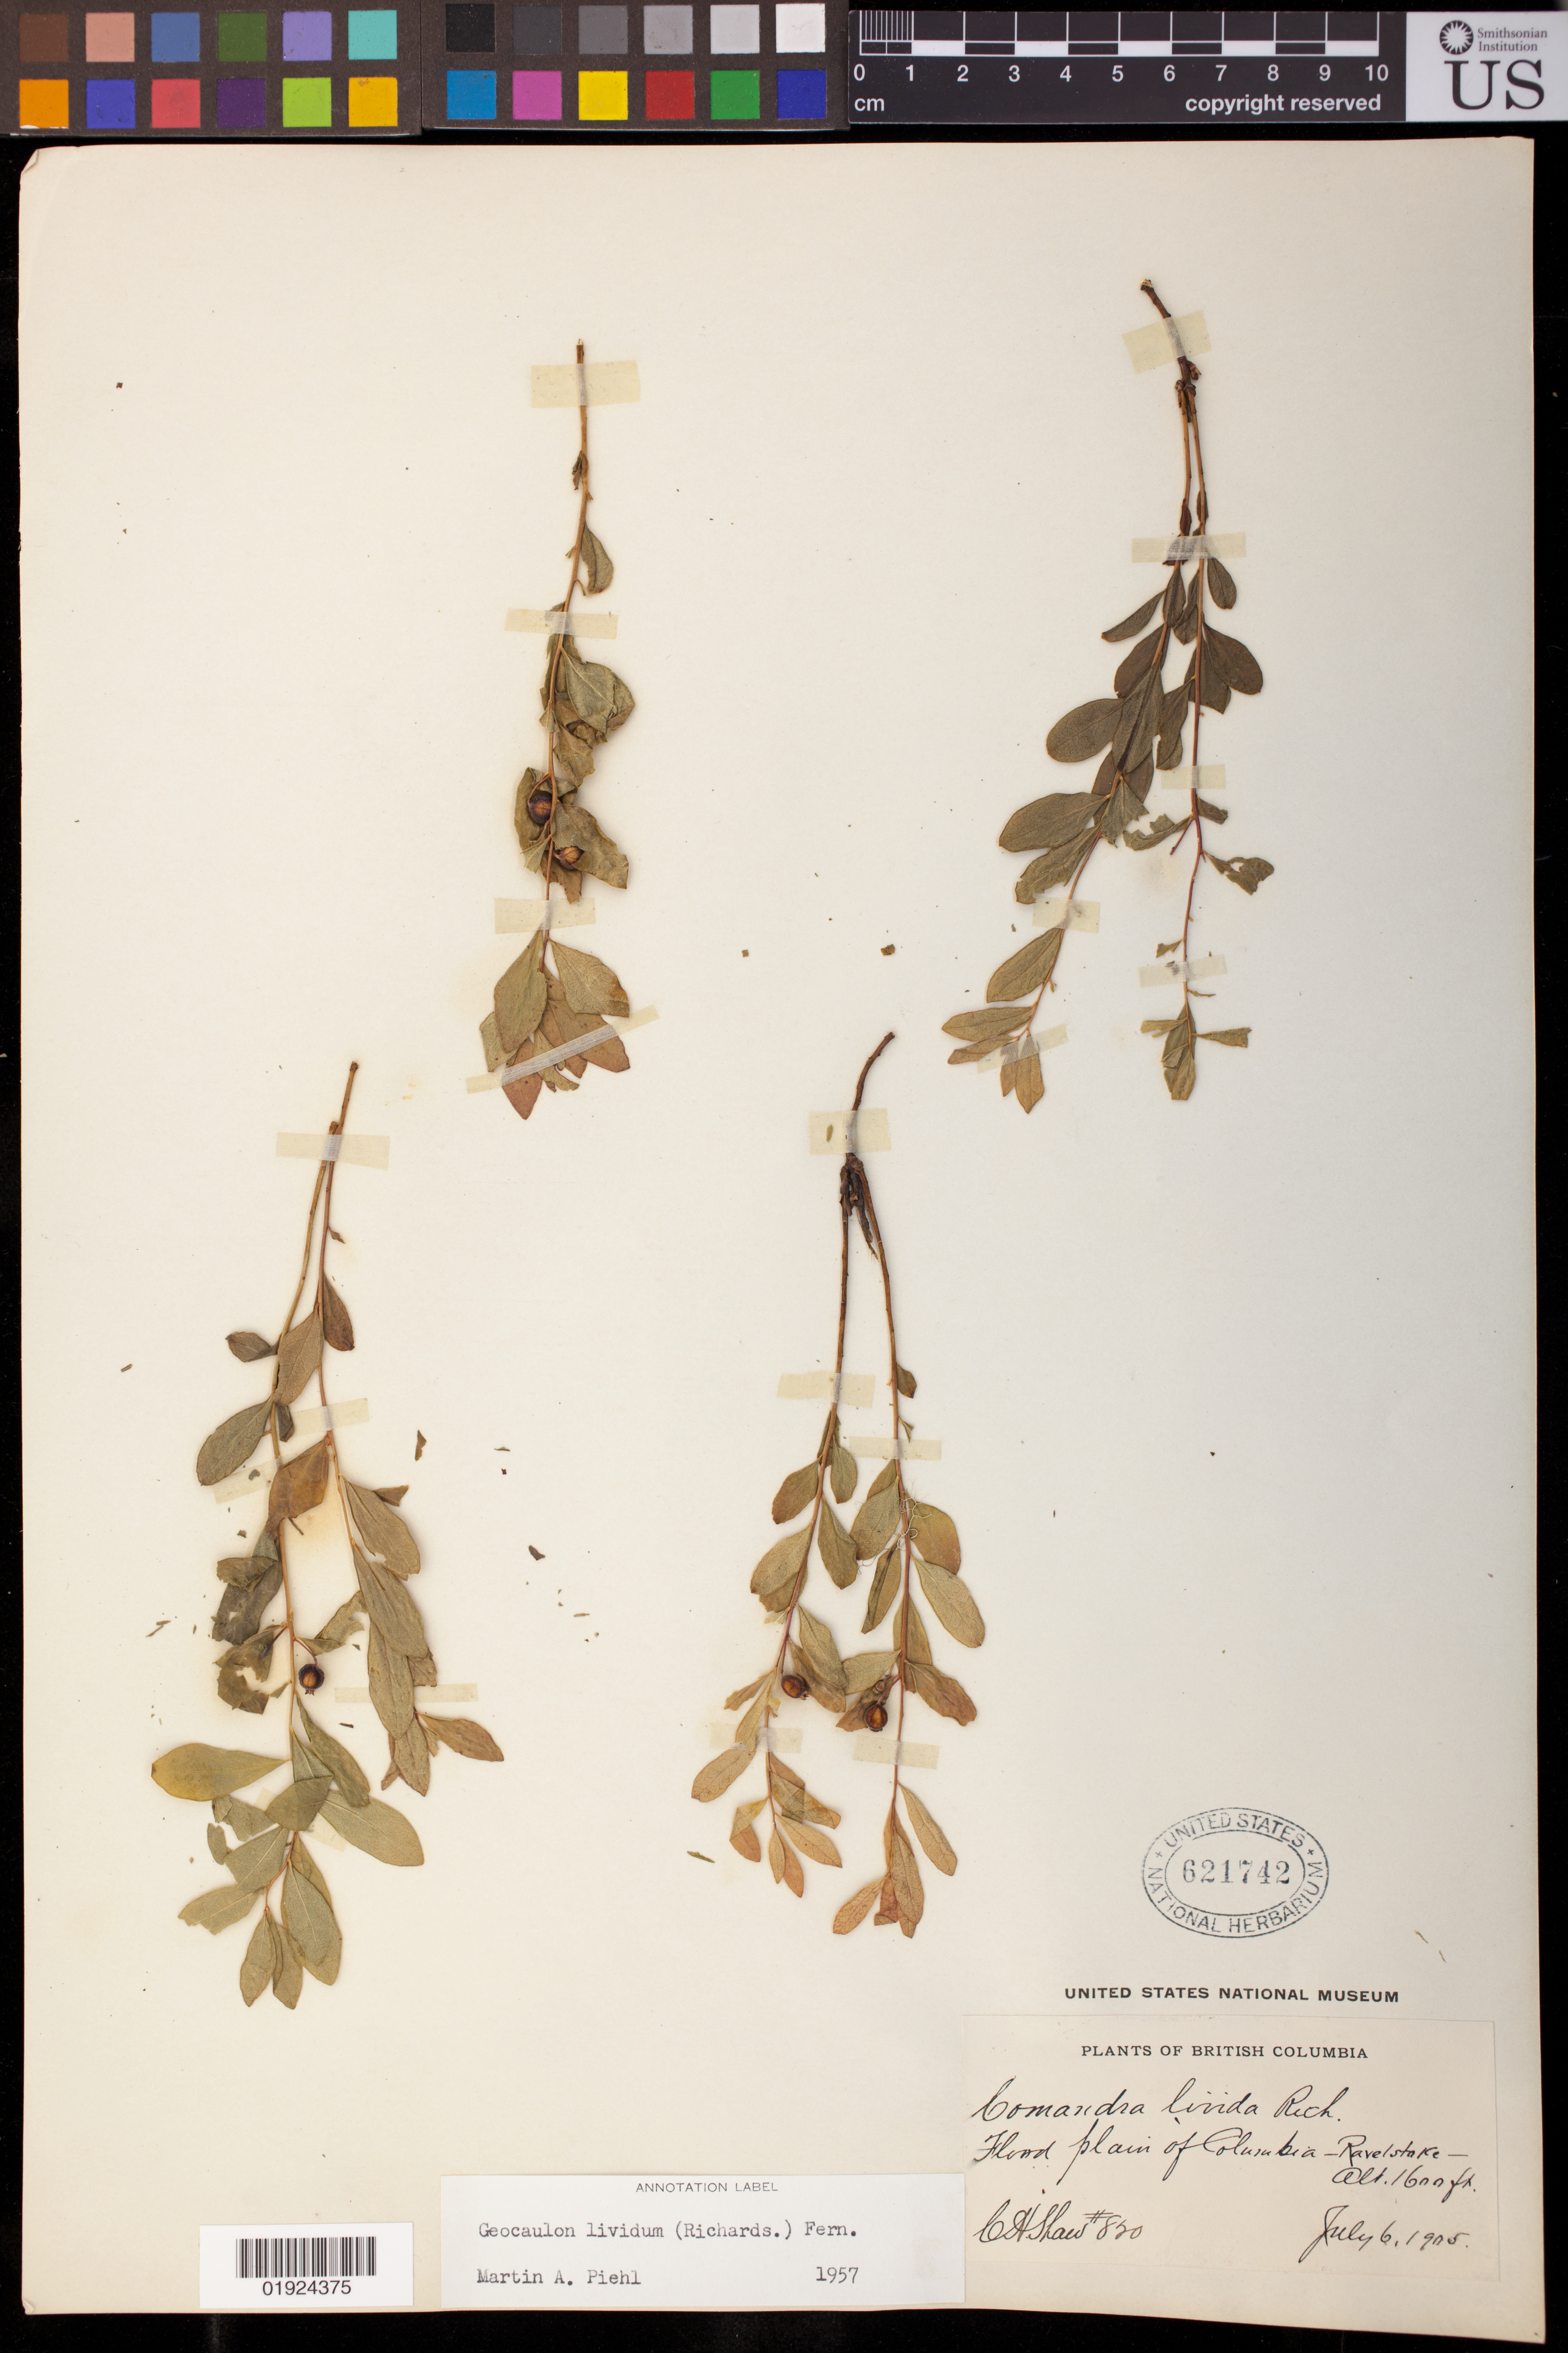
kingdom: Plantae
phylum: Tracheophyta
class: Magnoliopsida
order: Santalales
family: Comandraceae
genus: Geocaulon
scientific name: Geocaulon lividum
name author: (Richardson) Fernald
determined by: Piehl, M. A.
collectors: C. H. Shaw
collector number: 820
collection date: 1905-07-06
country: Canada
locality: Flood plain of Columbia-Ravelstake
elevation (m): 488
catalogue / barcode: US 621742